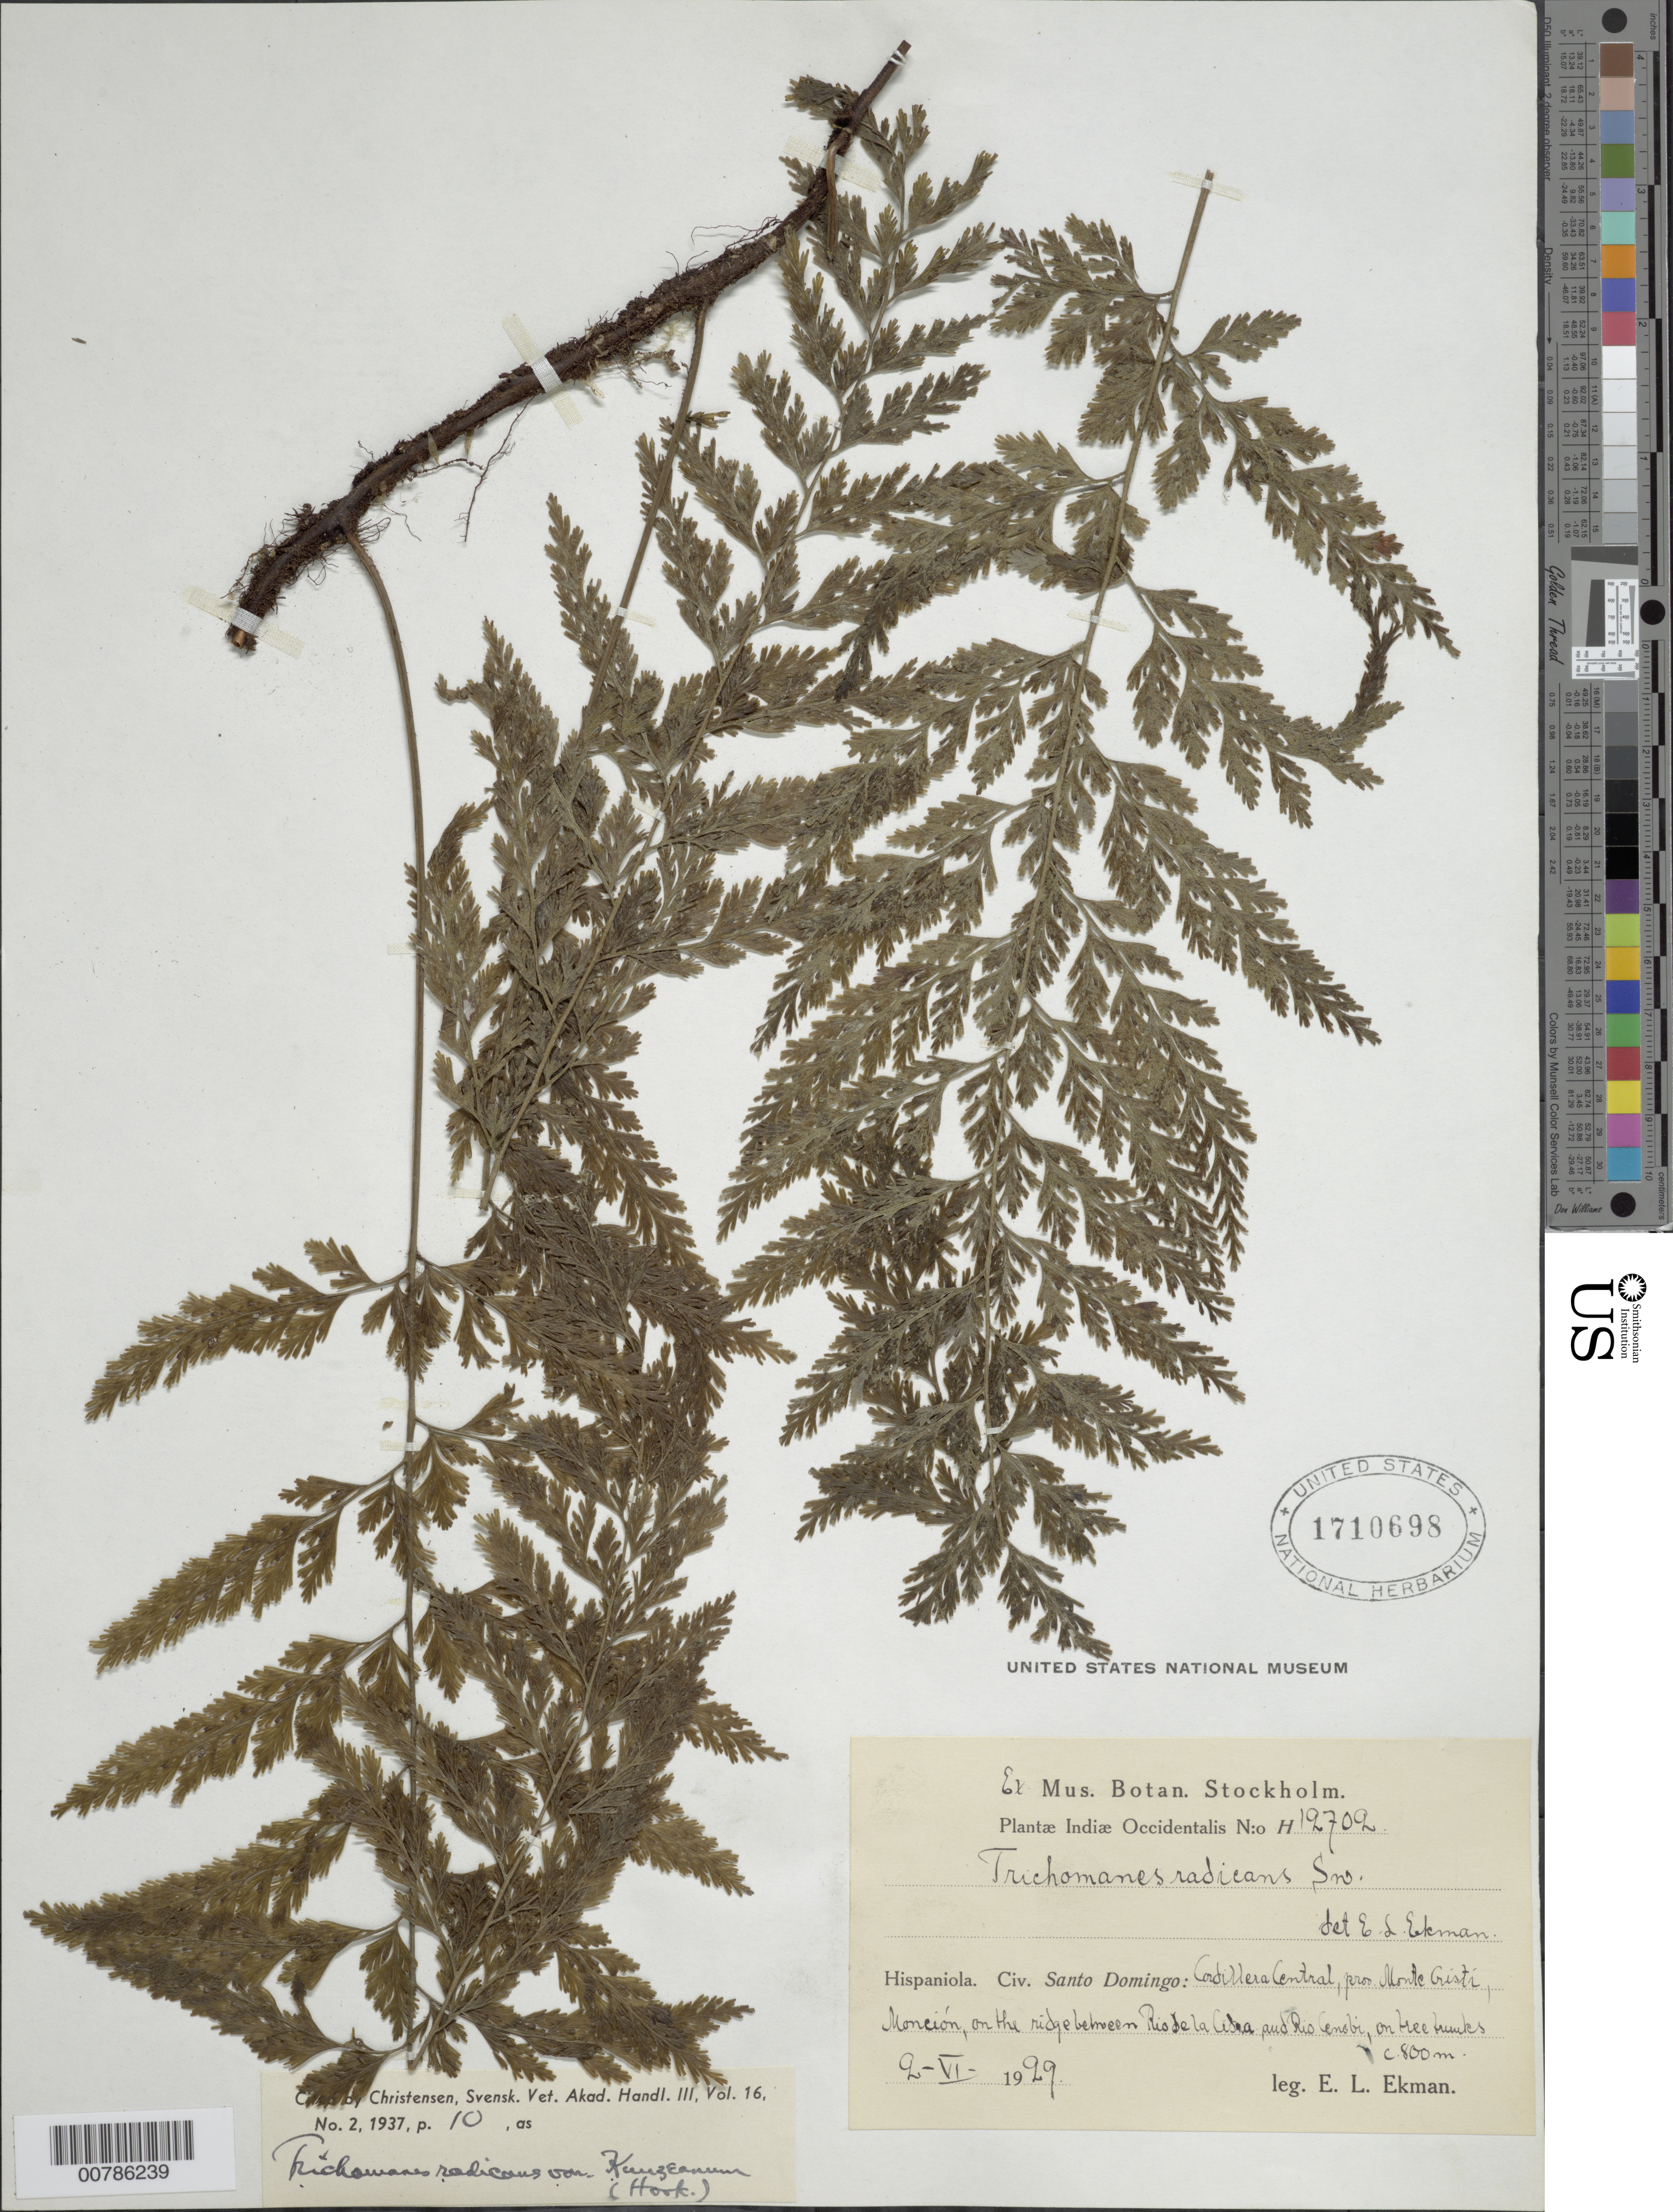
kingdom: Plantae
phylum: Tracheophyta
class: Polypodiopsida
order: Hymenophyllales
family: Hymenophyllaceae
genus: Vandenboschia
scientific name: Vandenboschia radicans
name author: (Sw.) Copel.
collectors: E. L. Ekman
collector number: H 12702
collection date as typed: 02 Jun 1929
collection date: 1929-06-02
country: Dominican Republic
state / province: Monte Cristi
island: Hispaniola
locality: Cordillera Central, Manción, between Río de la Cieba and Río Cenobi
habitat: On ridge, on tree trunks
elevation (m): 800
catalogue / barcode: US 1710698